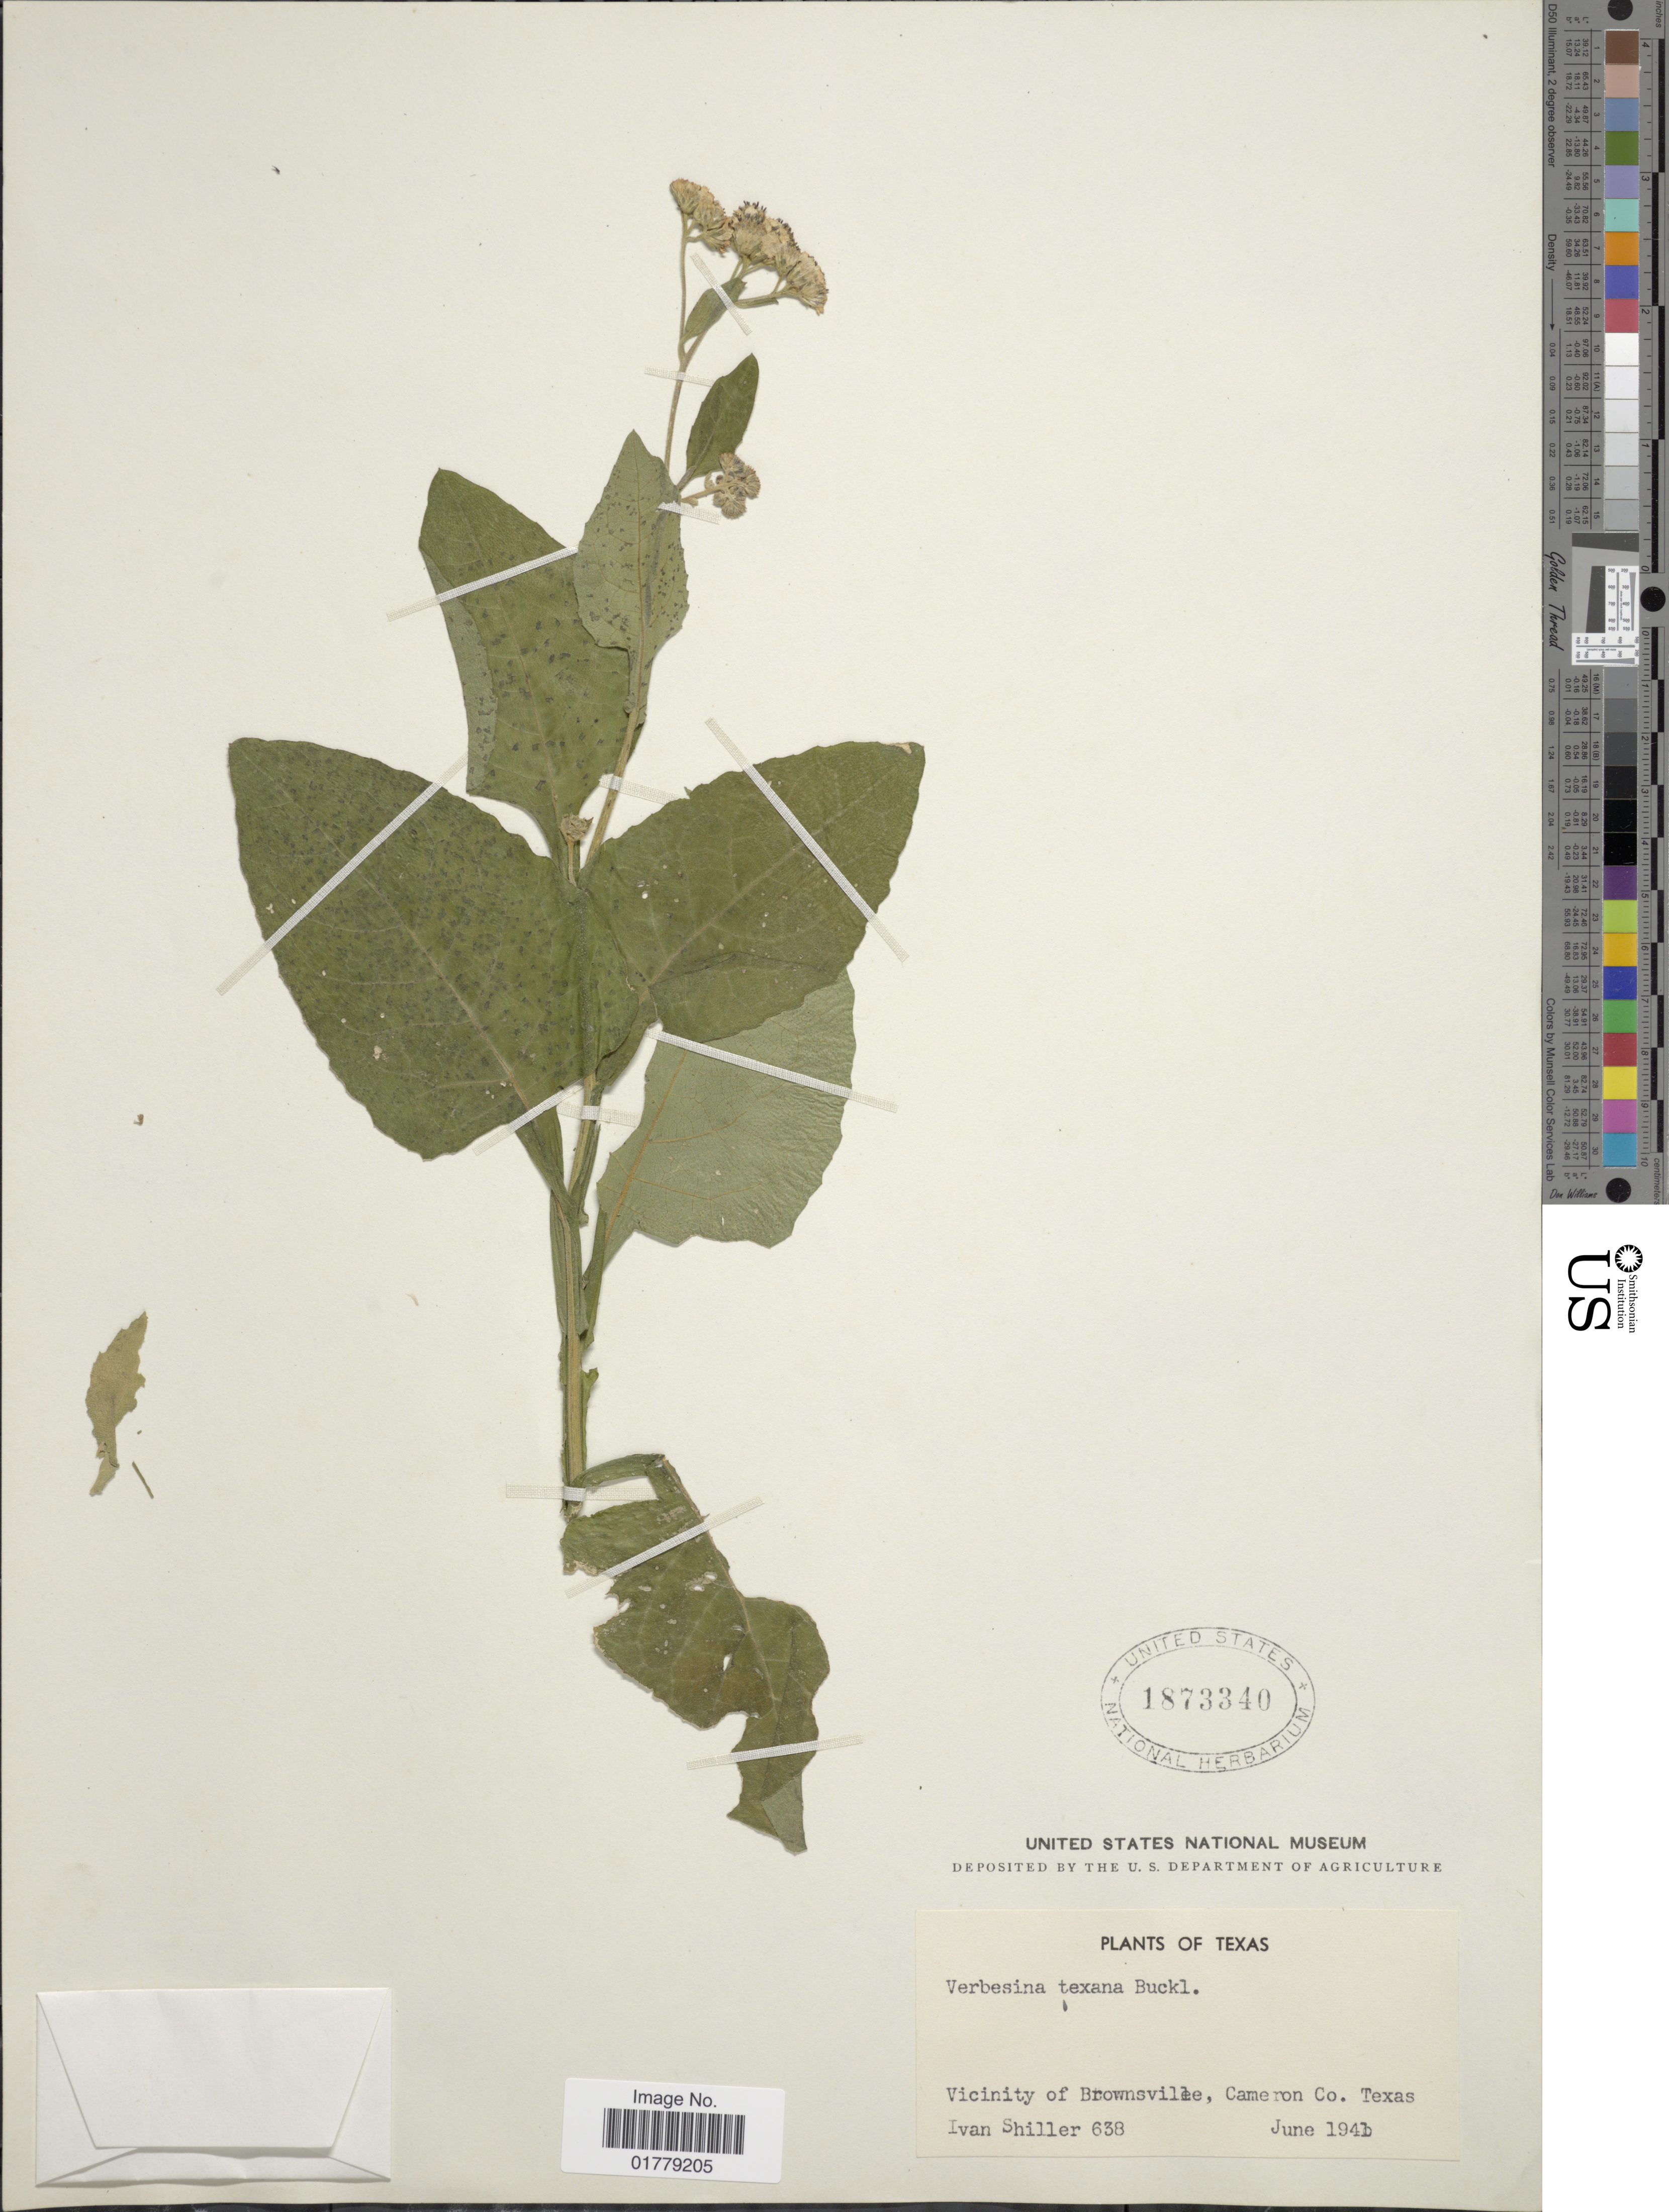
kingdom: Plantae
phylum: Tracheophyta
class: Magnoliopsida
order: Asterales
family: Asteraceae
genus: Verbesina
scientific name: Verbesina microptera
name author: DC.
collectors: I. Shiller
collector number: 638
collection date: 1941-06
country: United States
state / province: Texas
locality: Vicinity of Brownsville, Cameron Co. Texas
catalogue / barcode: US 1873340